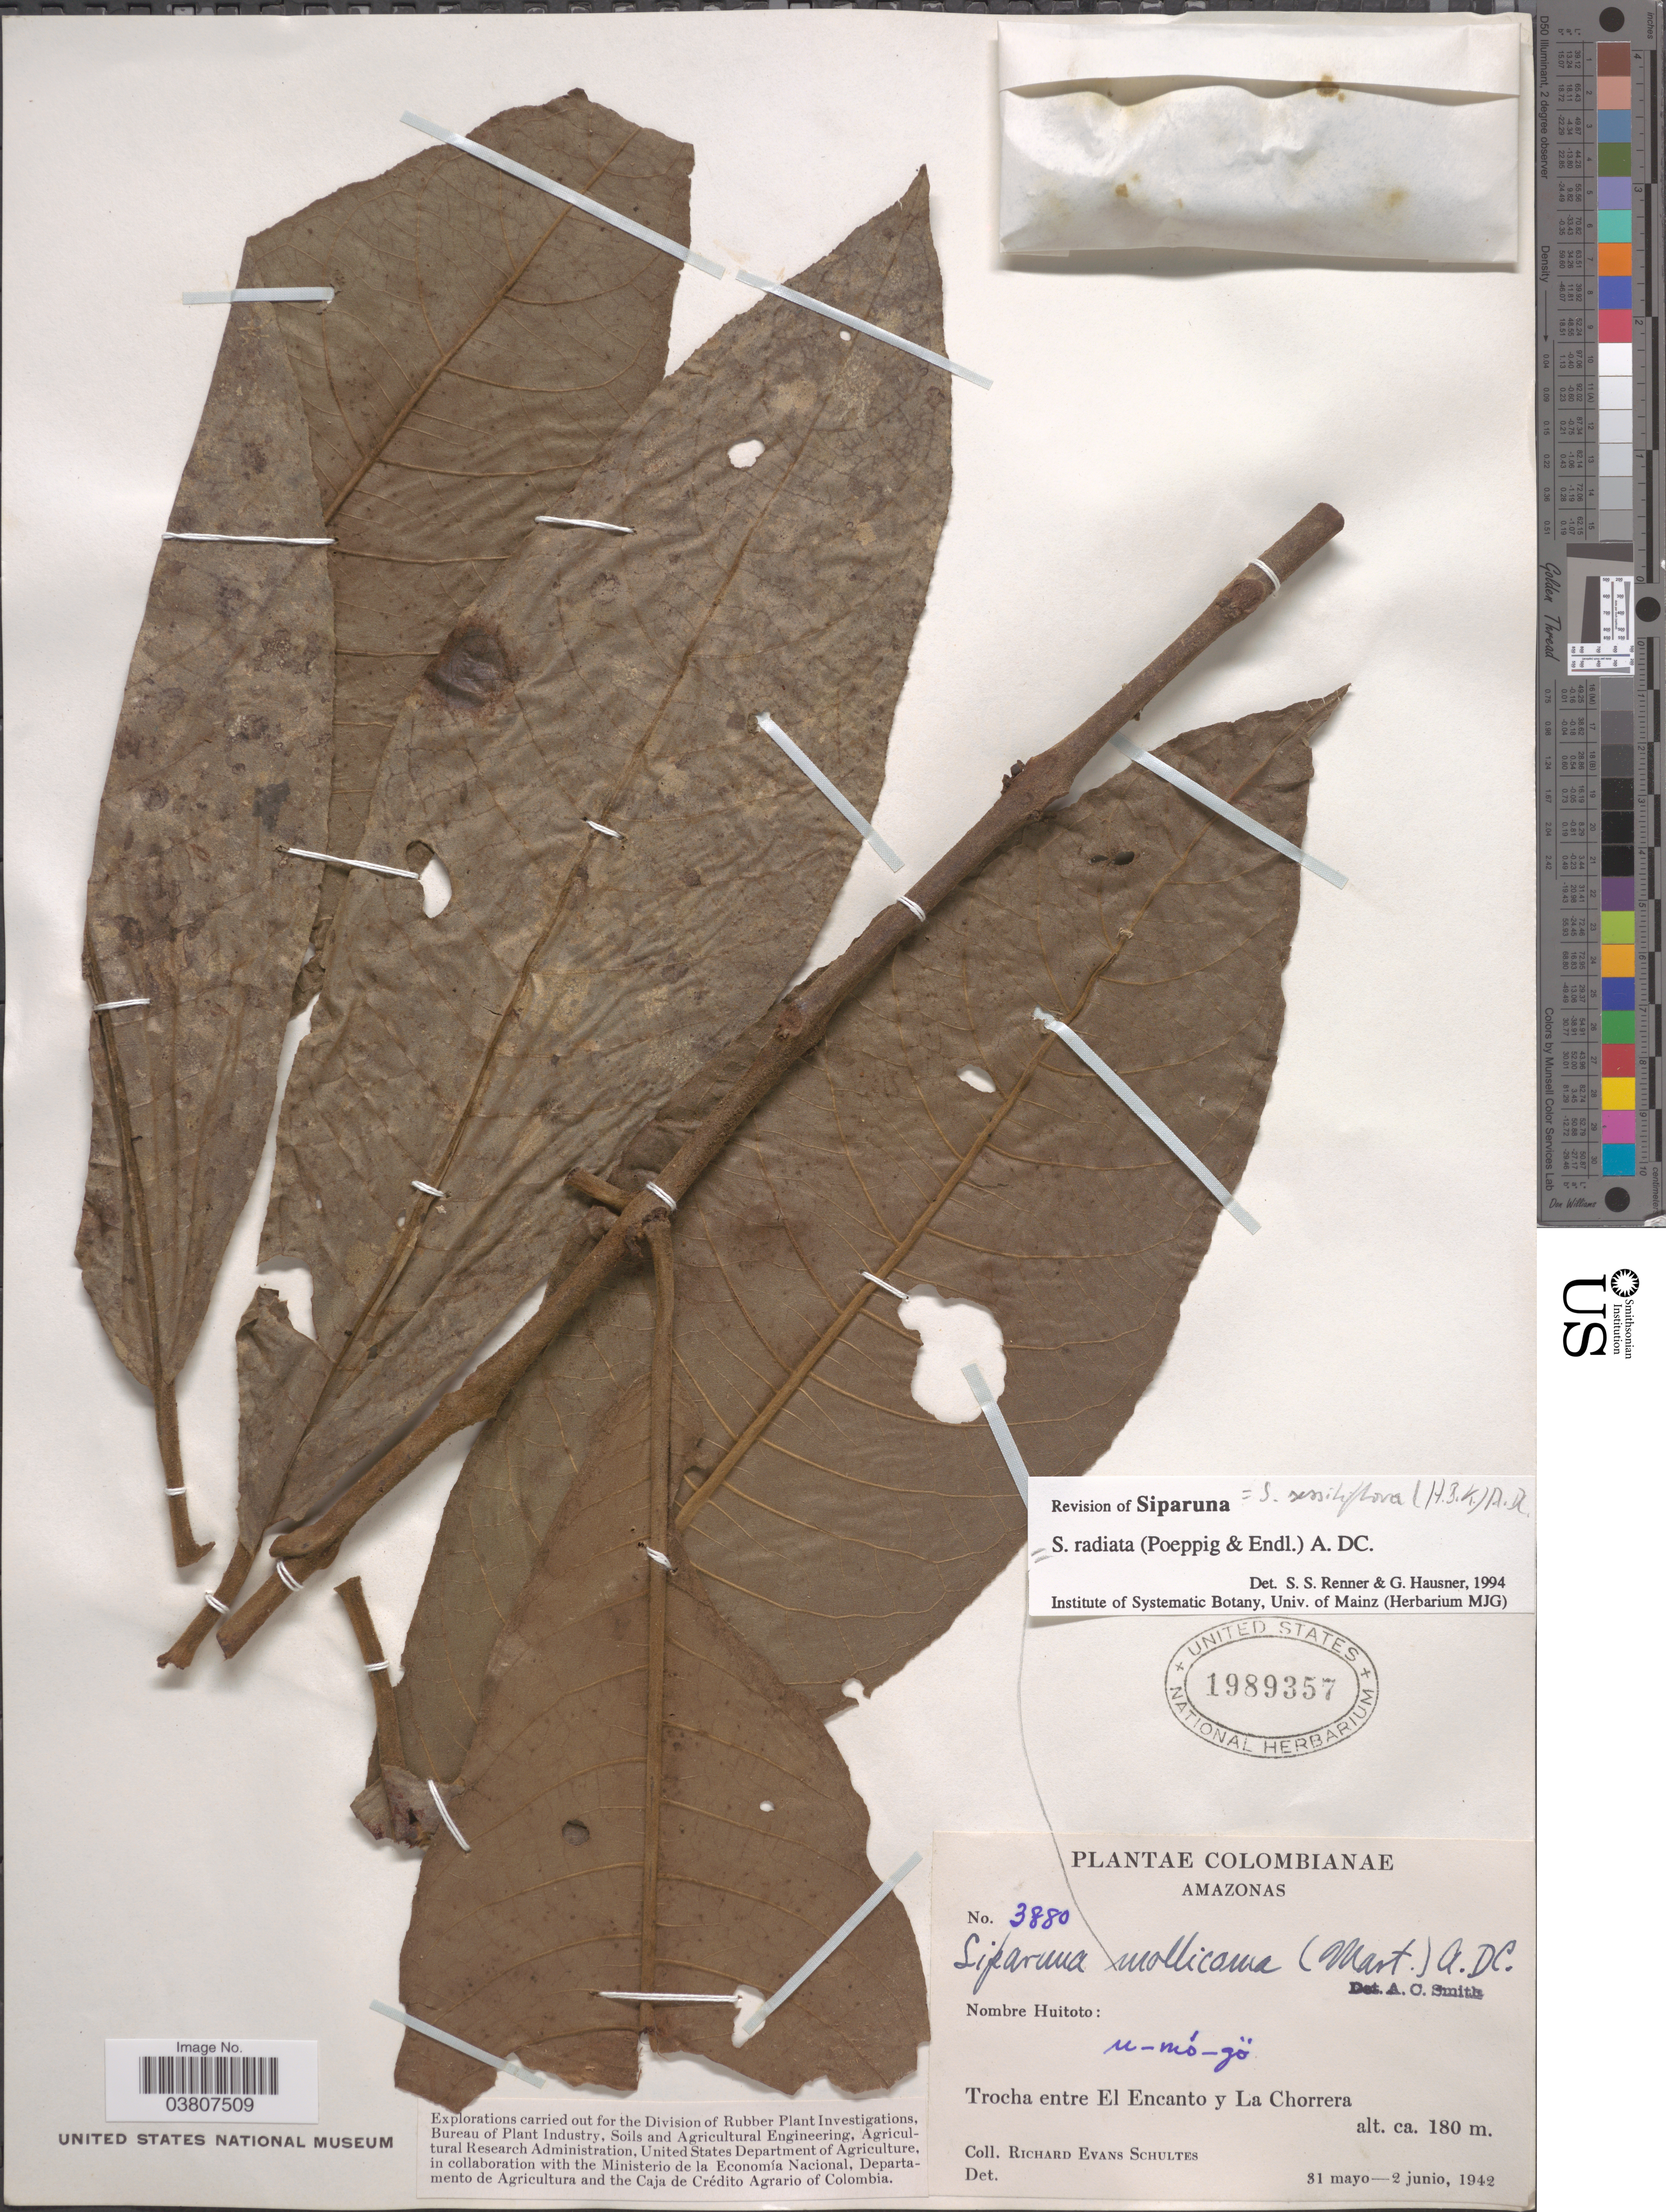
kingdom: Plantae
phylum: Tracheophyta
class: Magnoliopsida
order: Laurales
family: Siparunaceae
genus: Siparuna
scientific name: Siparuna sessiliflora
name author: (Kunth) A. DC.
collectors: R. E. Schultes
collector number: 3880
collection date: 1942-05-31/1942-06-02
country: Colombia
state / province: Amazônas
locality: Trocha entre El Encanto y La Chorrera.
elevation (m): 180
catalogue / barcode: US 1989357